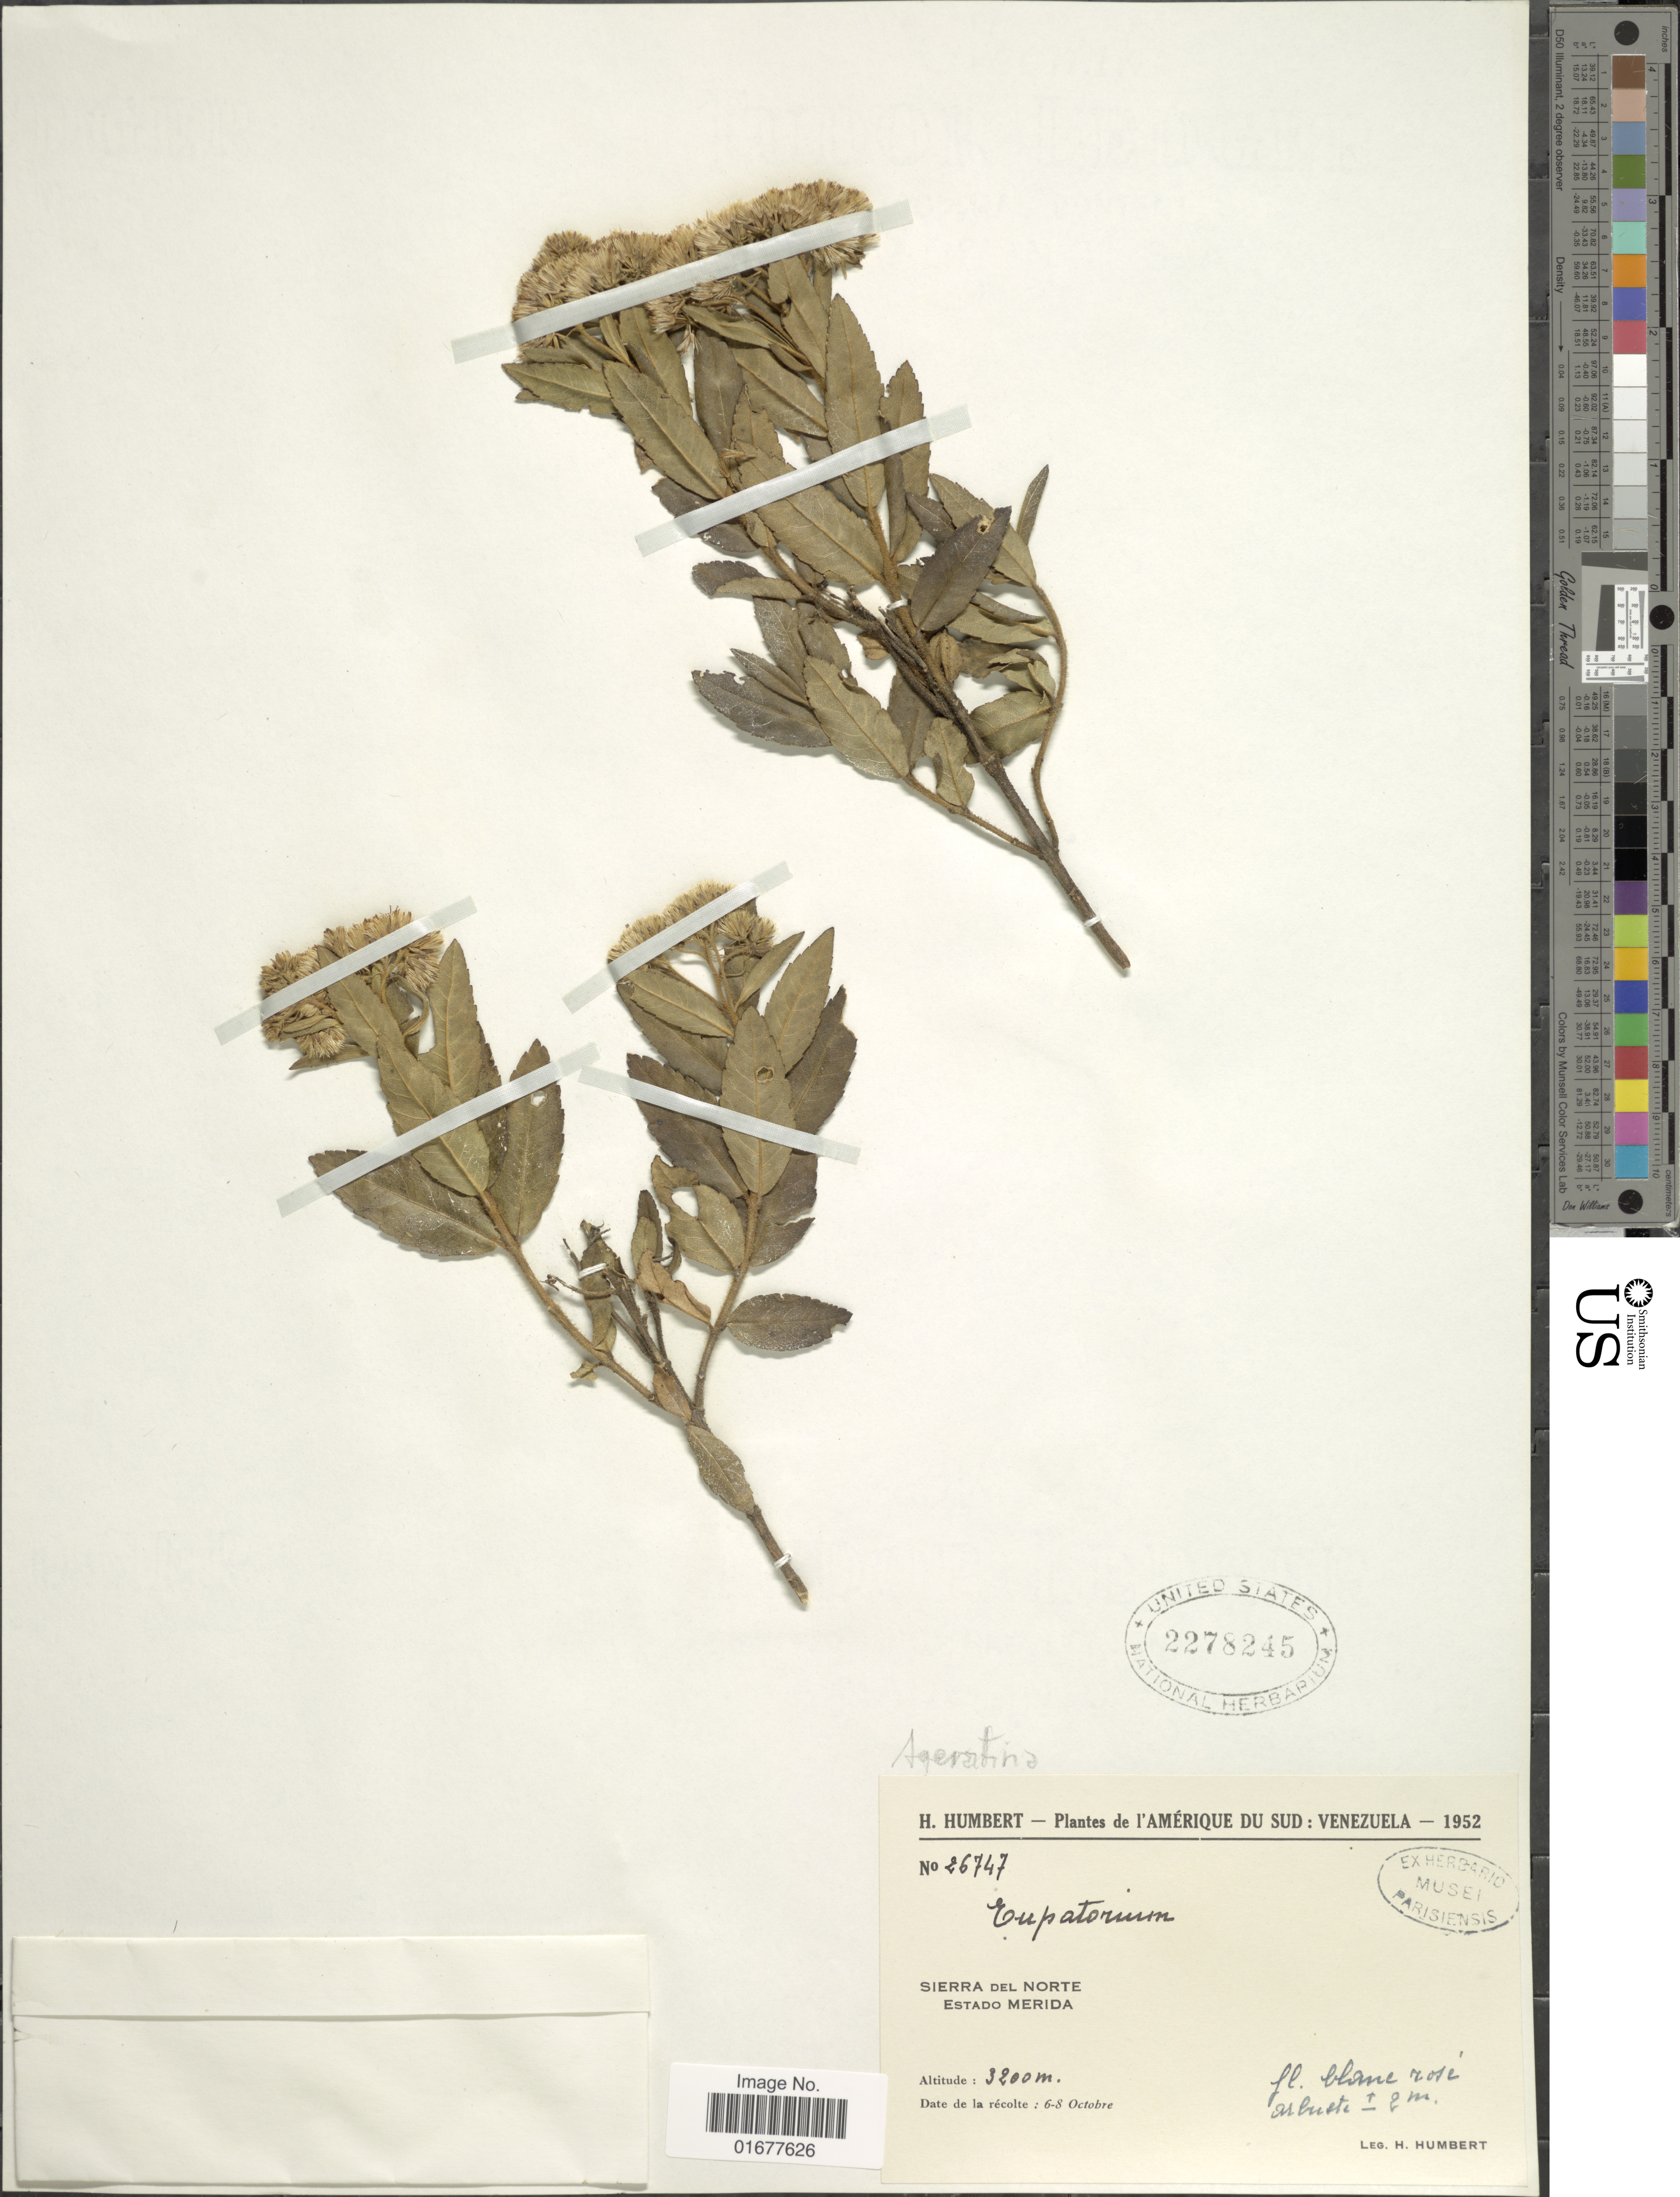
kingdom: Plantae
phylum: Tracheophyta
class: Magnoliopsida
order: Asterales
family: Asteraceae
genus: Ageratina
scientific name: Ageratina theaefolia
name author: (Benth.) R.M. King & H. Rob.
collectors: H. Humbert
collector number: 26747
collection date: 1952-10-06/1952-10-08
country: Venezuela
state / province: Mérida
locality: Sierra del Norte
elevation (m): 3200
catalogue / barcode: US 2278245